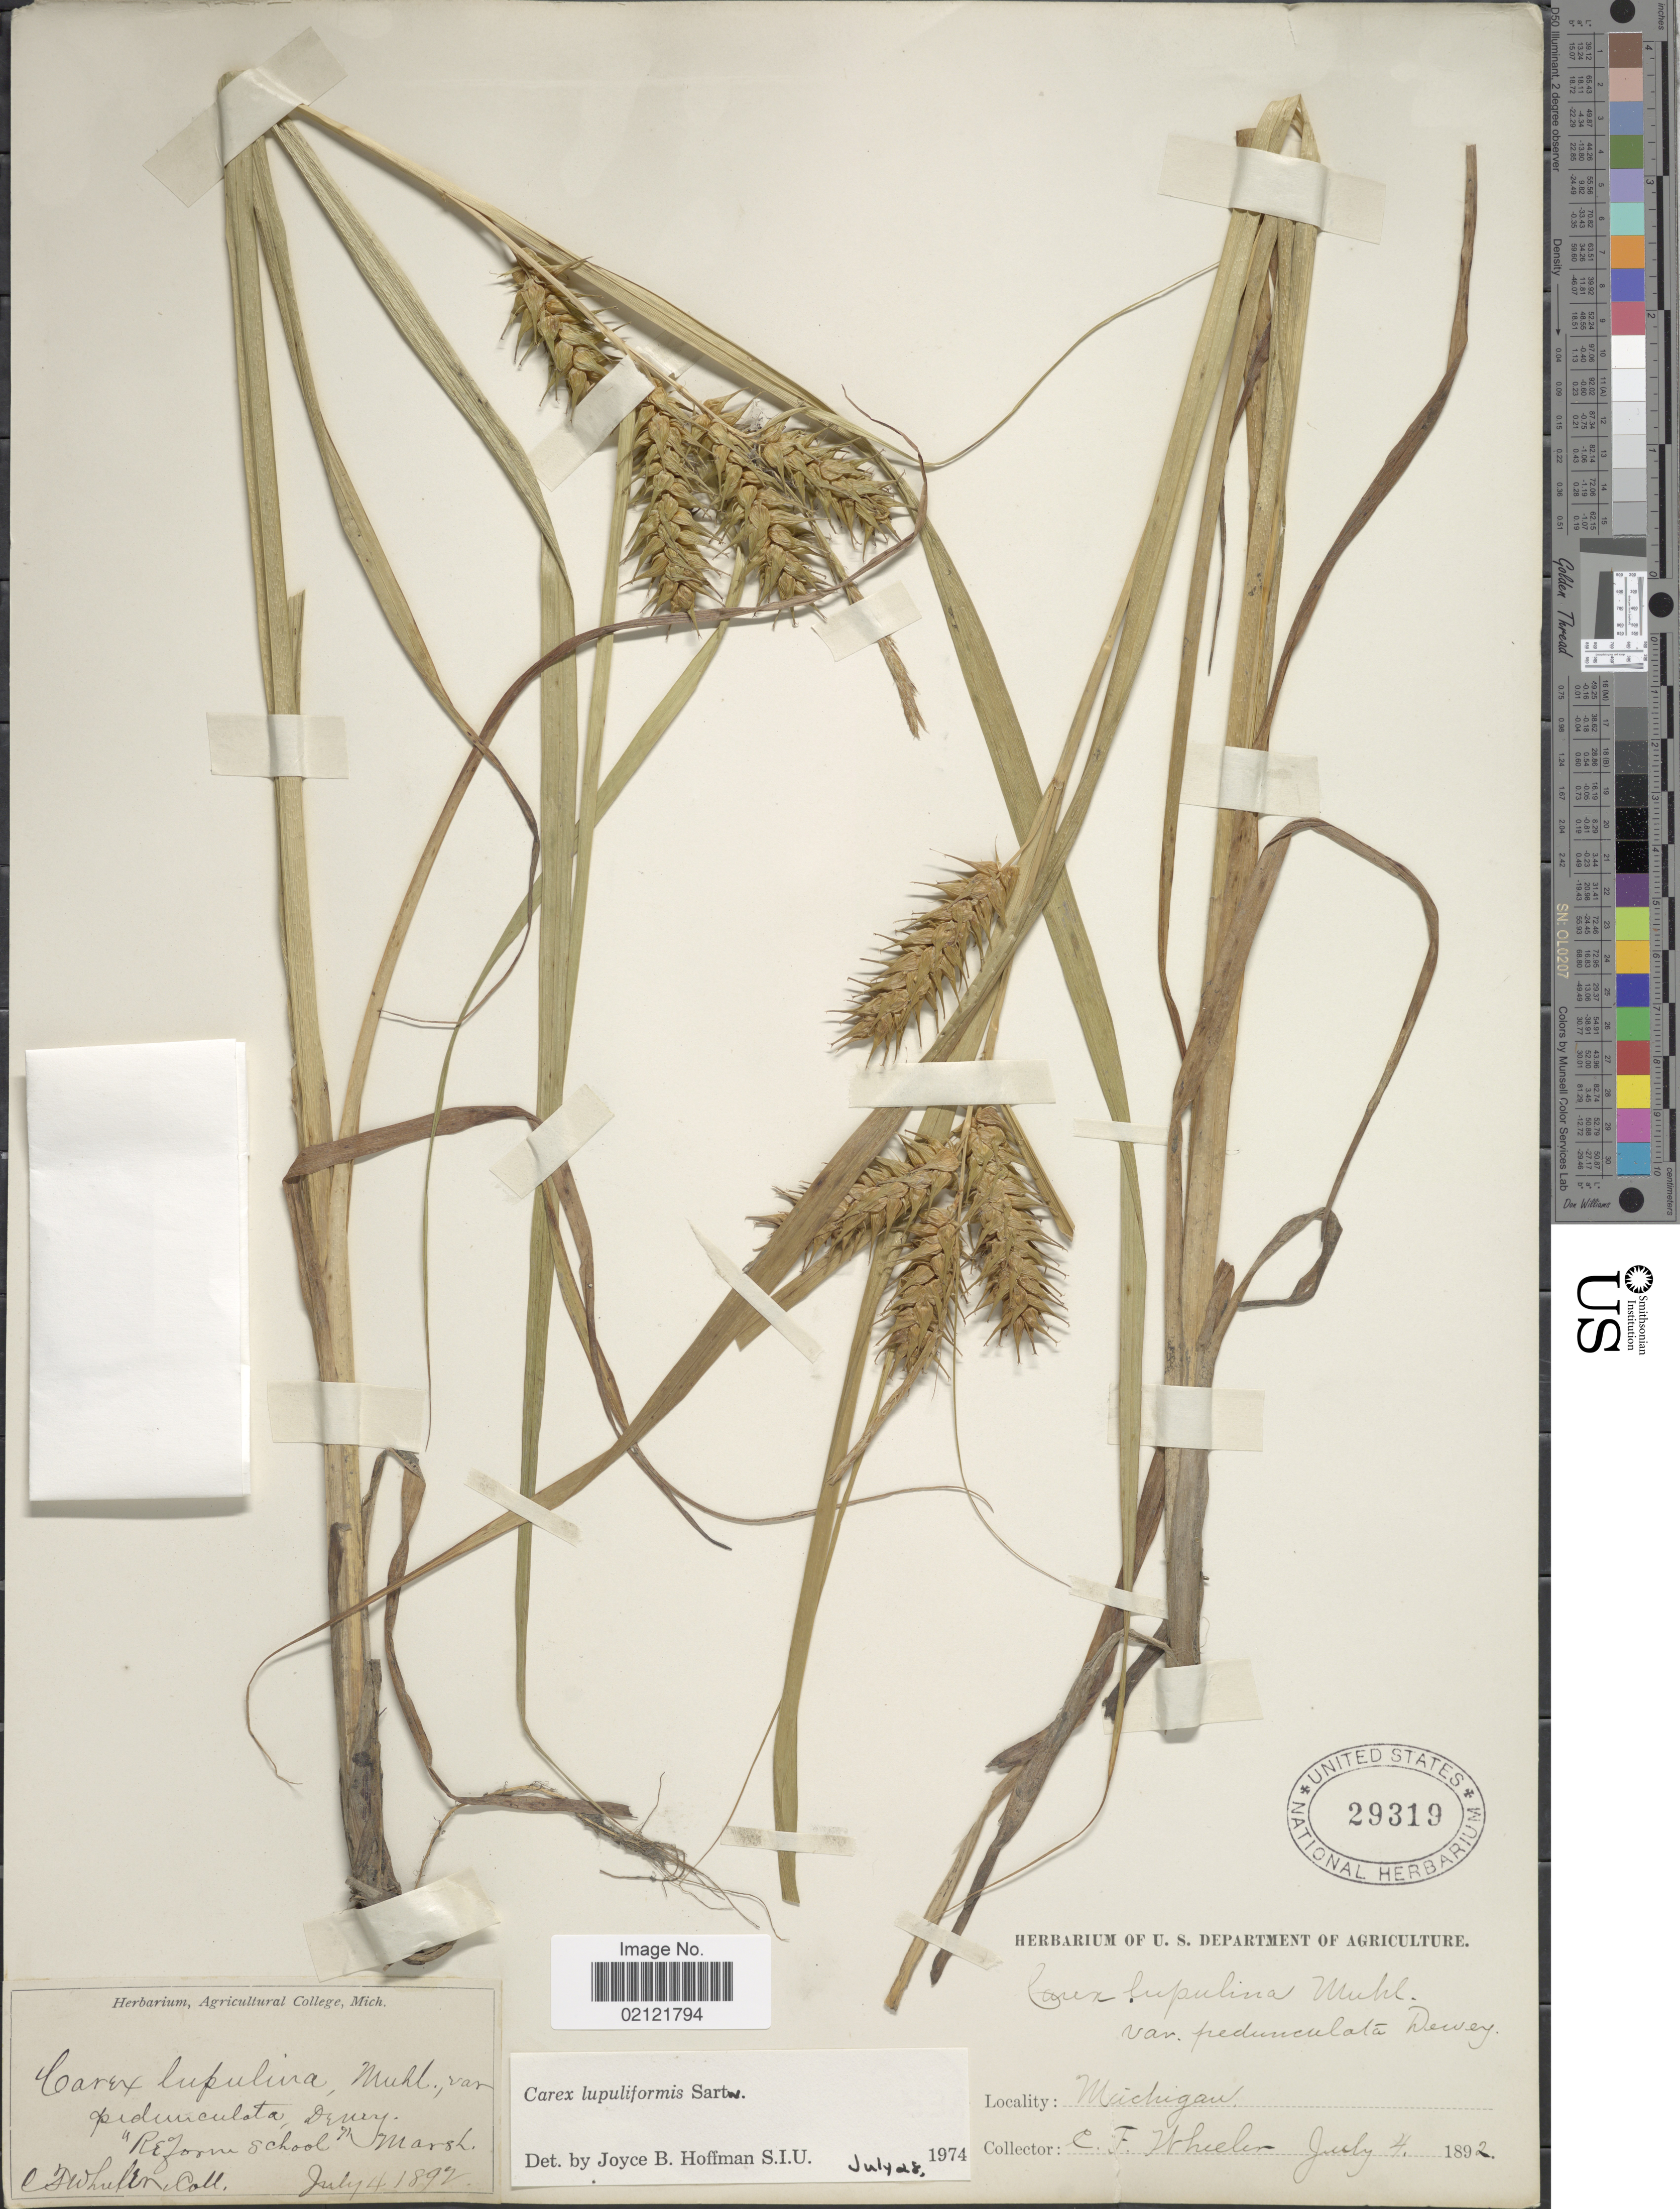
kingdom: Plantae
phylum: Tracheophyta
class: Liliopsida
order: Poales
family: Cyperaceae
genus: Carex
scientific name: Carex lupuliformis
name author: Sartwell ex Dewey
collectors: C. Wheeler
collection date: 1892-07-04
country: United States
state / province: Michigan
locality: Reform School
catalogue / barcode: US 29319